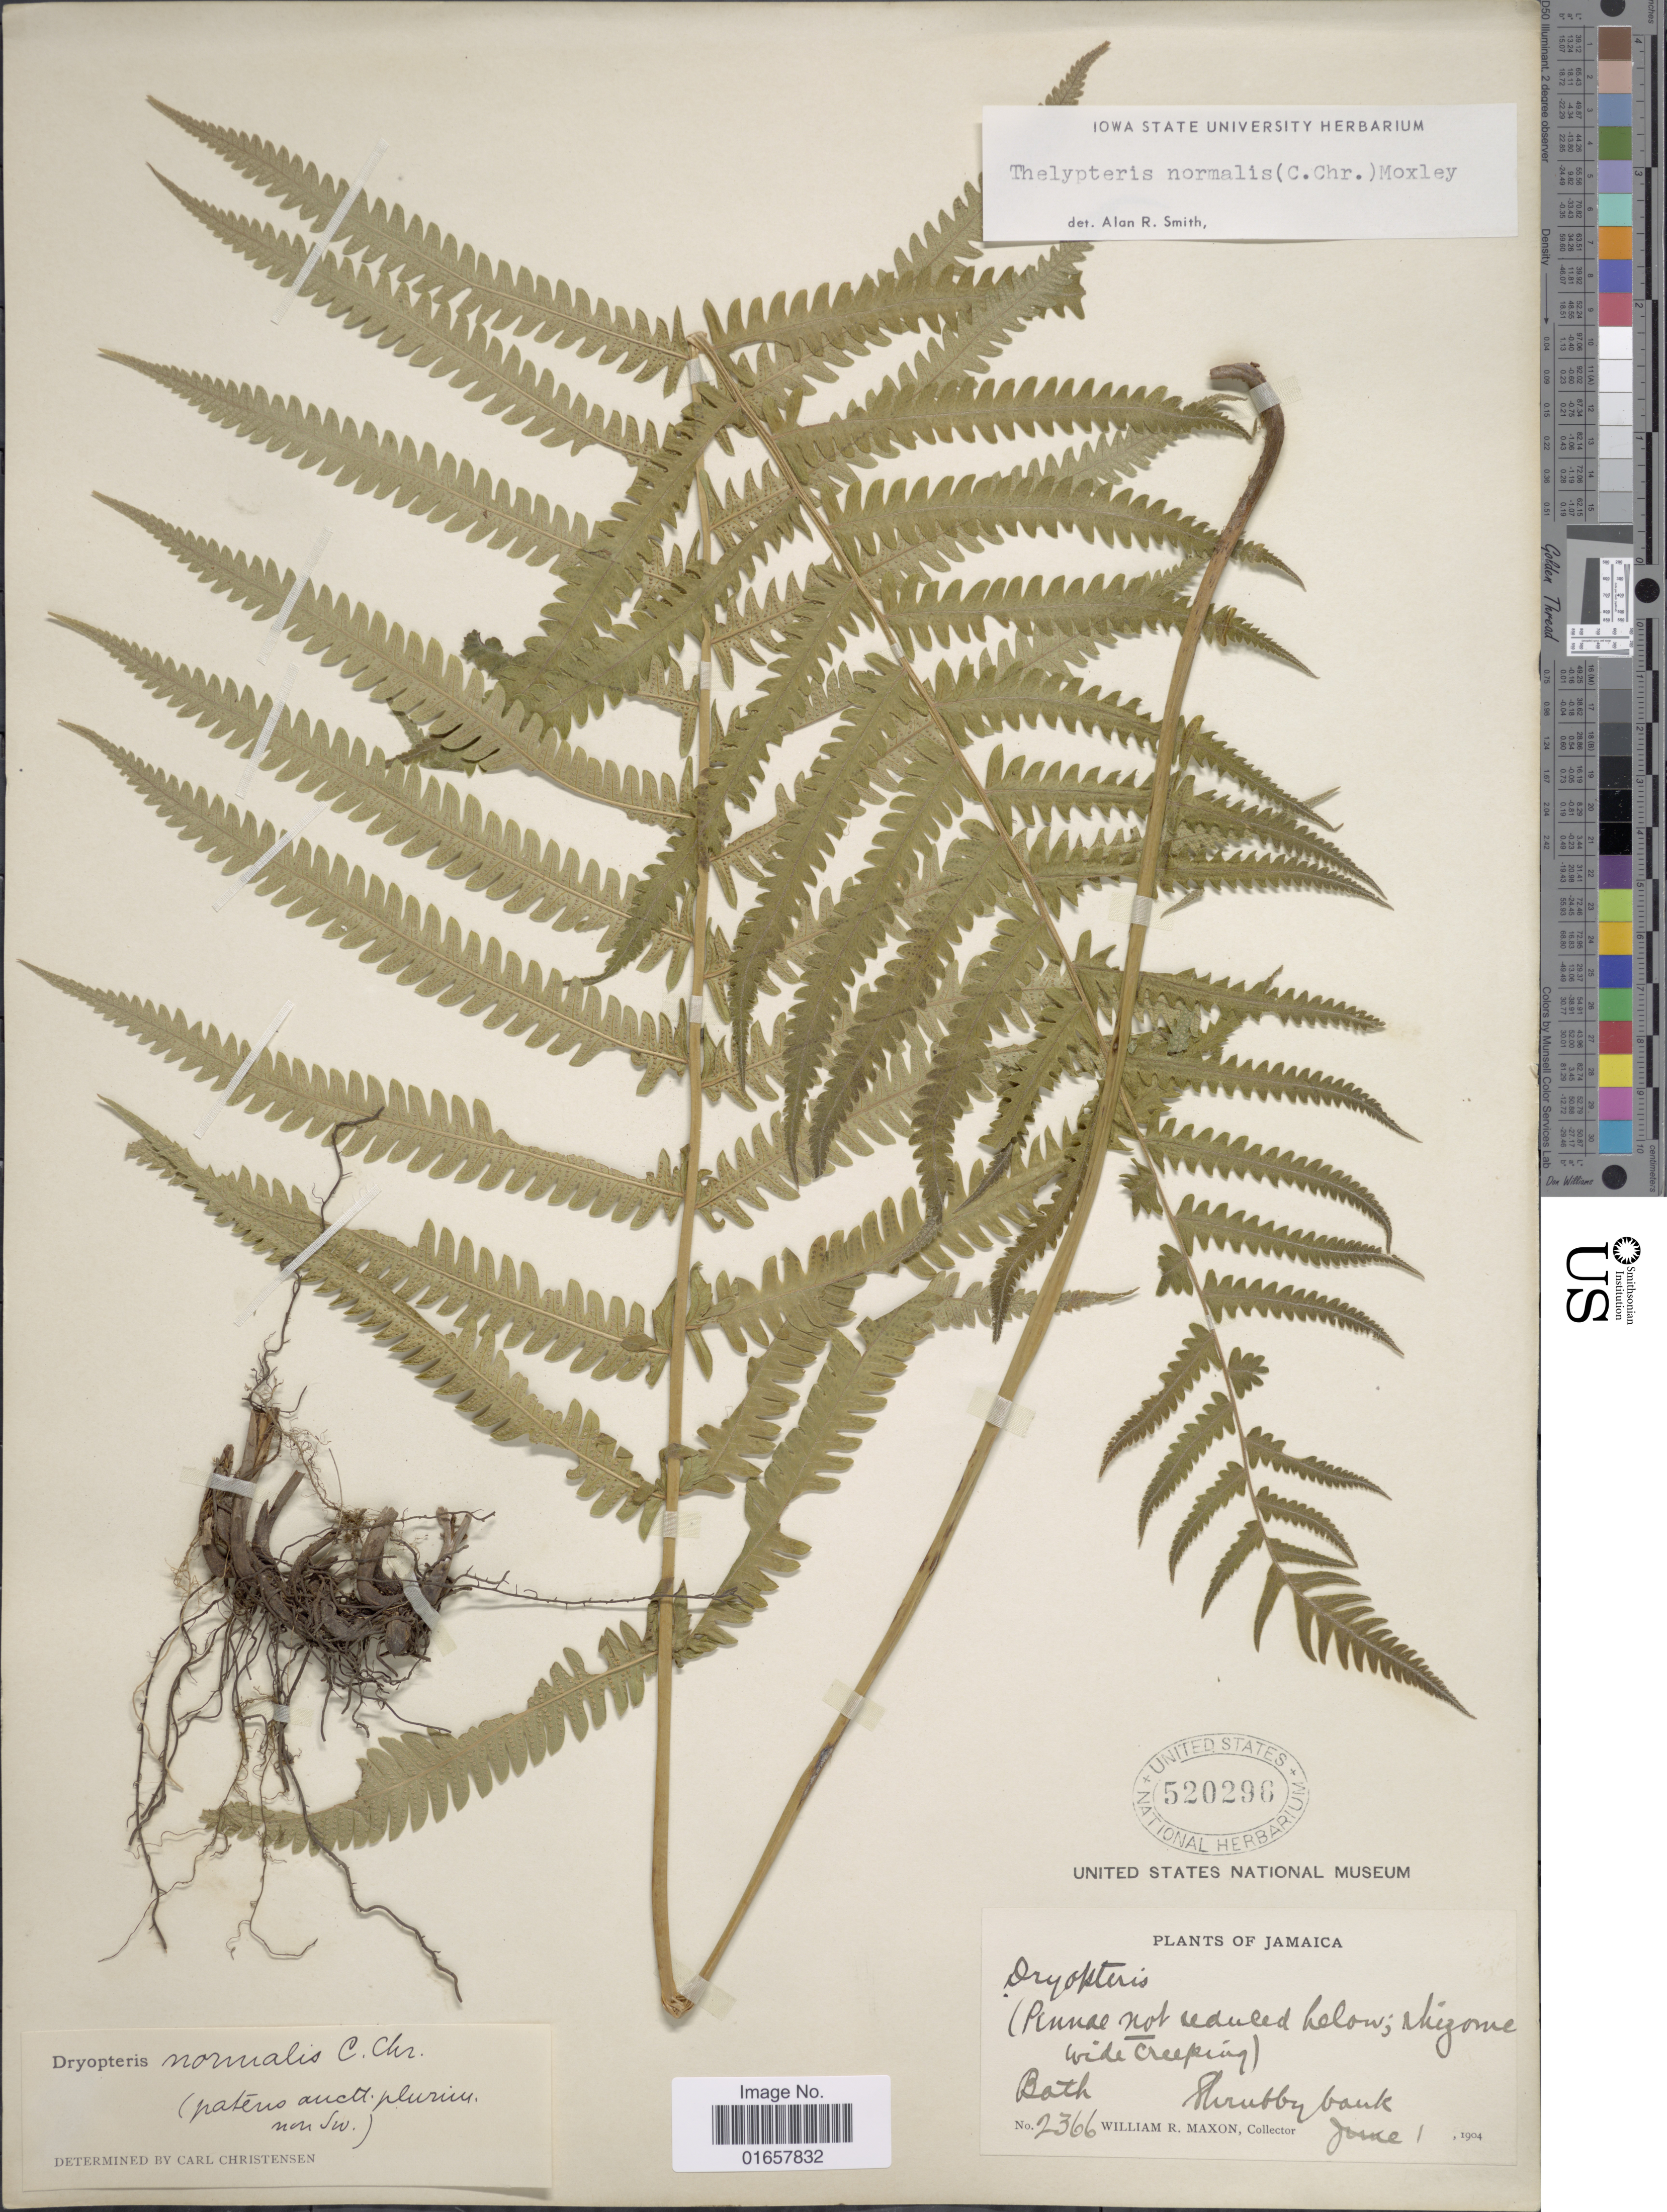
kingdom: Plantae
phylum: Tracheophyta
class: Polypodiopsida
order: Polypodiales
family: Thelypteridaceae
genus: Christella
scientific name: Christella kunthii comb. ined.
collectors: W. R. Maxon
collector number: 2366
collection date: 1904-06-01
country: Jamaica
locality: Jamaica, Bath, Shrubby bank.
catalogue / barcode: US 520296